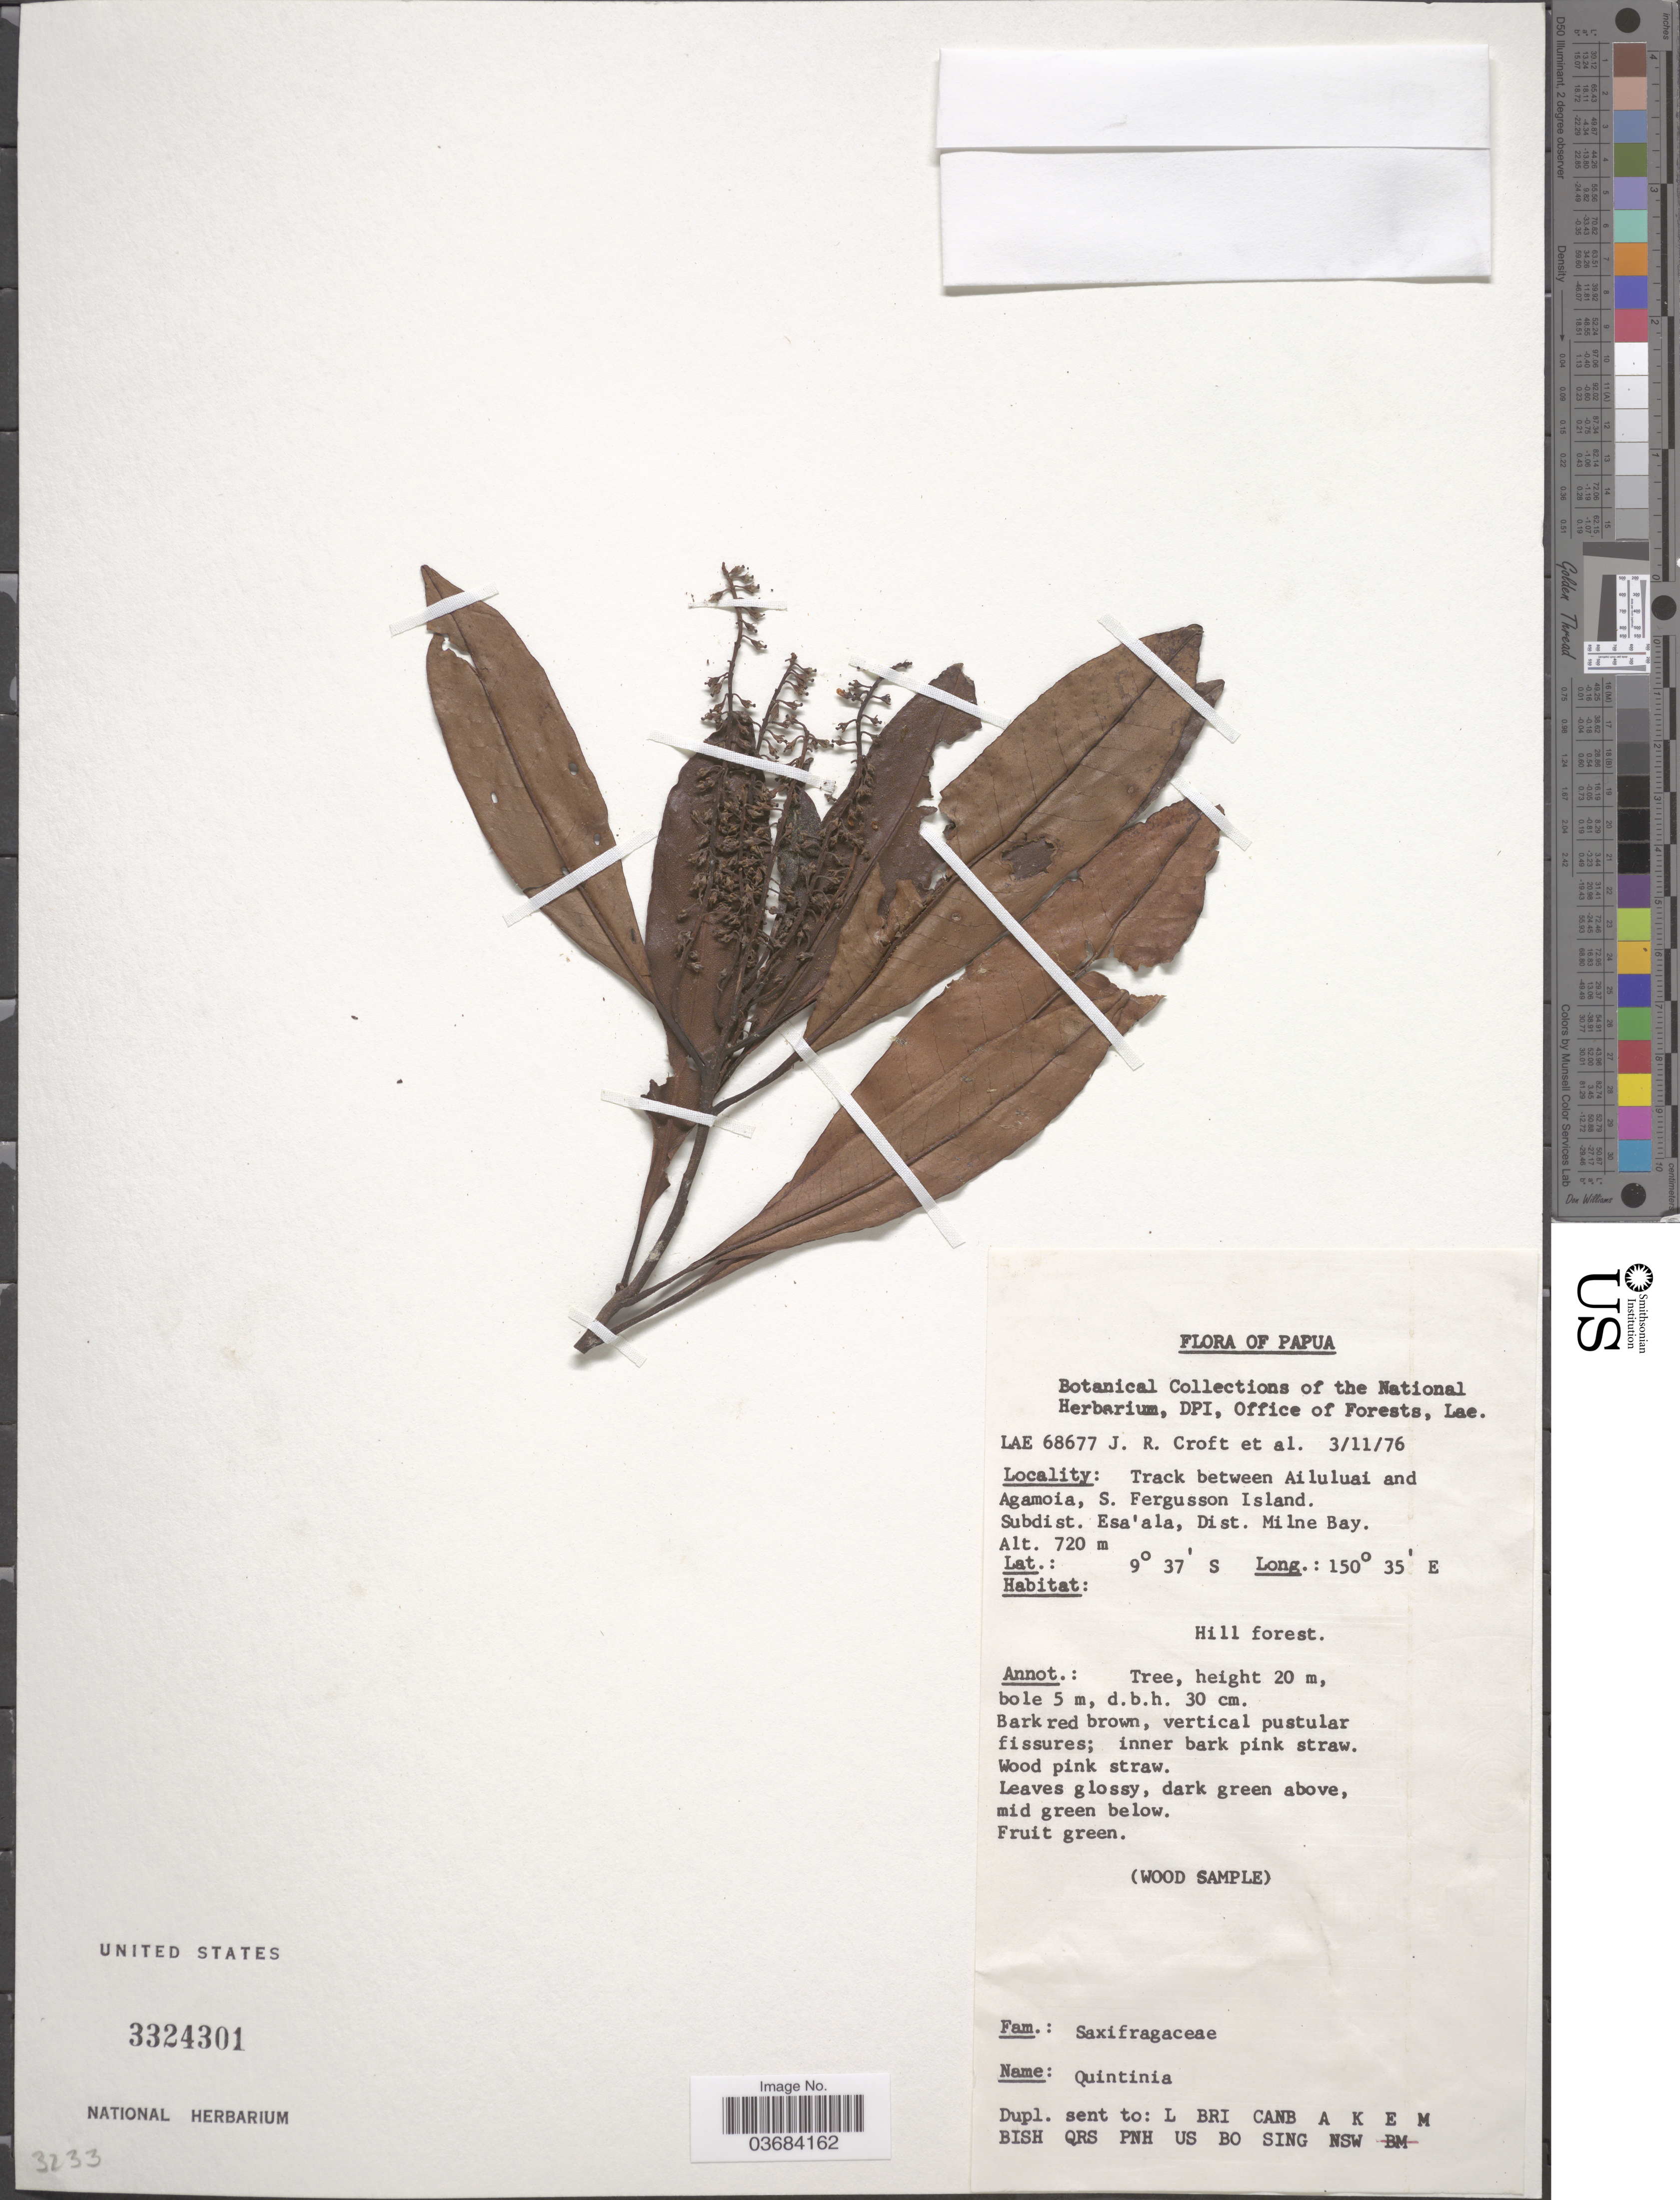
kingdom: Plantae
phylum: Tracheophyta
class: Magnoliopsida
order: Paracryphiales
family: Paracryphiaceae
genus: Quintinia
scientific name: Quintinia sp.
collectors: J. R. Croft & et al.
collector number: LAE 68677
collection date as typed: Transcribed d/m/y: 3/11/76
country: Papua New Guinea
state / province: Milne Bay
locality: Papua. Track between Ailuluai and Agamoia, S. Fergusson Island. Subdist. Esa'ala, Dist. Milne Bay.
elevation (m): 720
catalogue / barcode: US 3324301